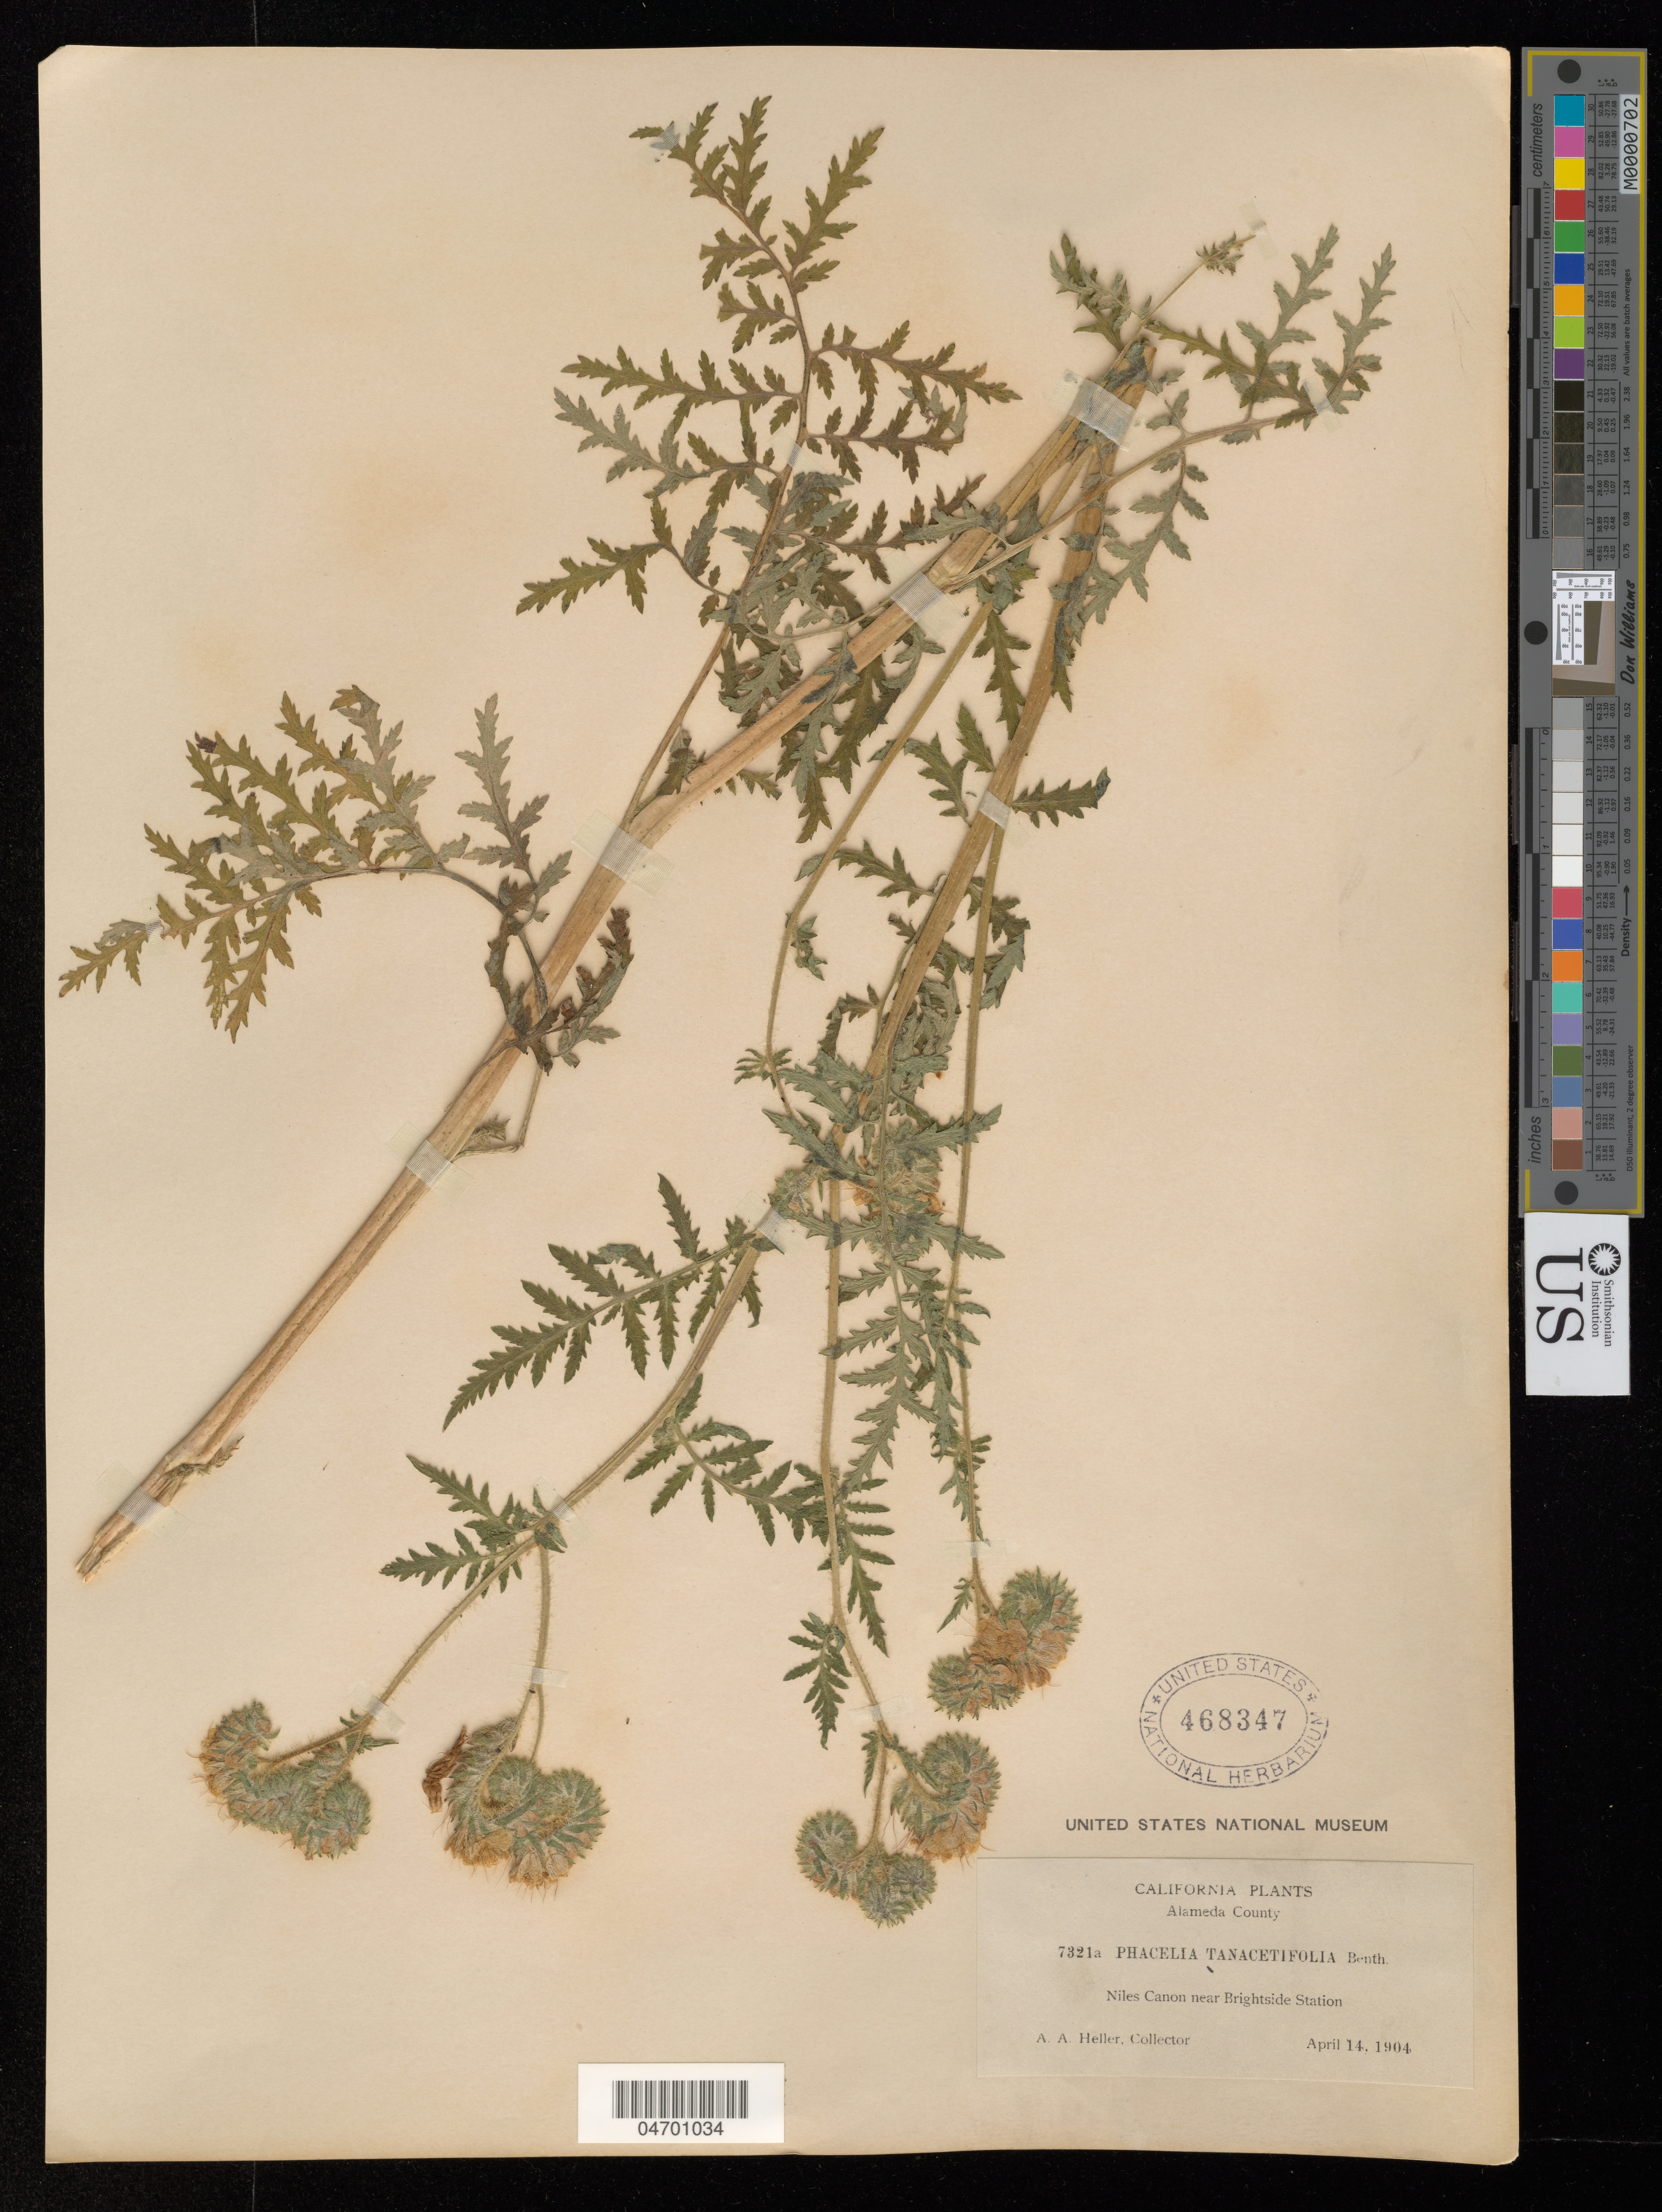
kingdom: Plantae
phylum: Tracheophyta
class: Magnoliopsida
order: Boraginales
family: Hydrophyllaceae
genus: Phacelia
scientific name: Phacelia tanacetifolia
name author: Benth.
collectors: A. A. Heller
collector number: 7321a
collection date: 1904-04-14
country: United States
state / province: California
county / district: Alameda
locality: Alameda County. Niles Canon near Brightside Station.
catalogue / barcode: US 468347